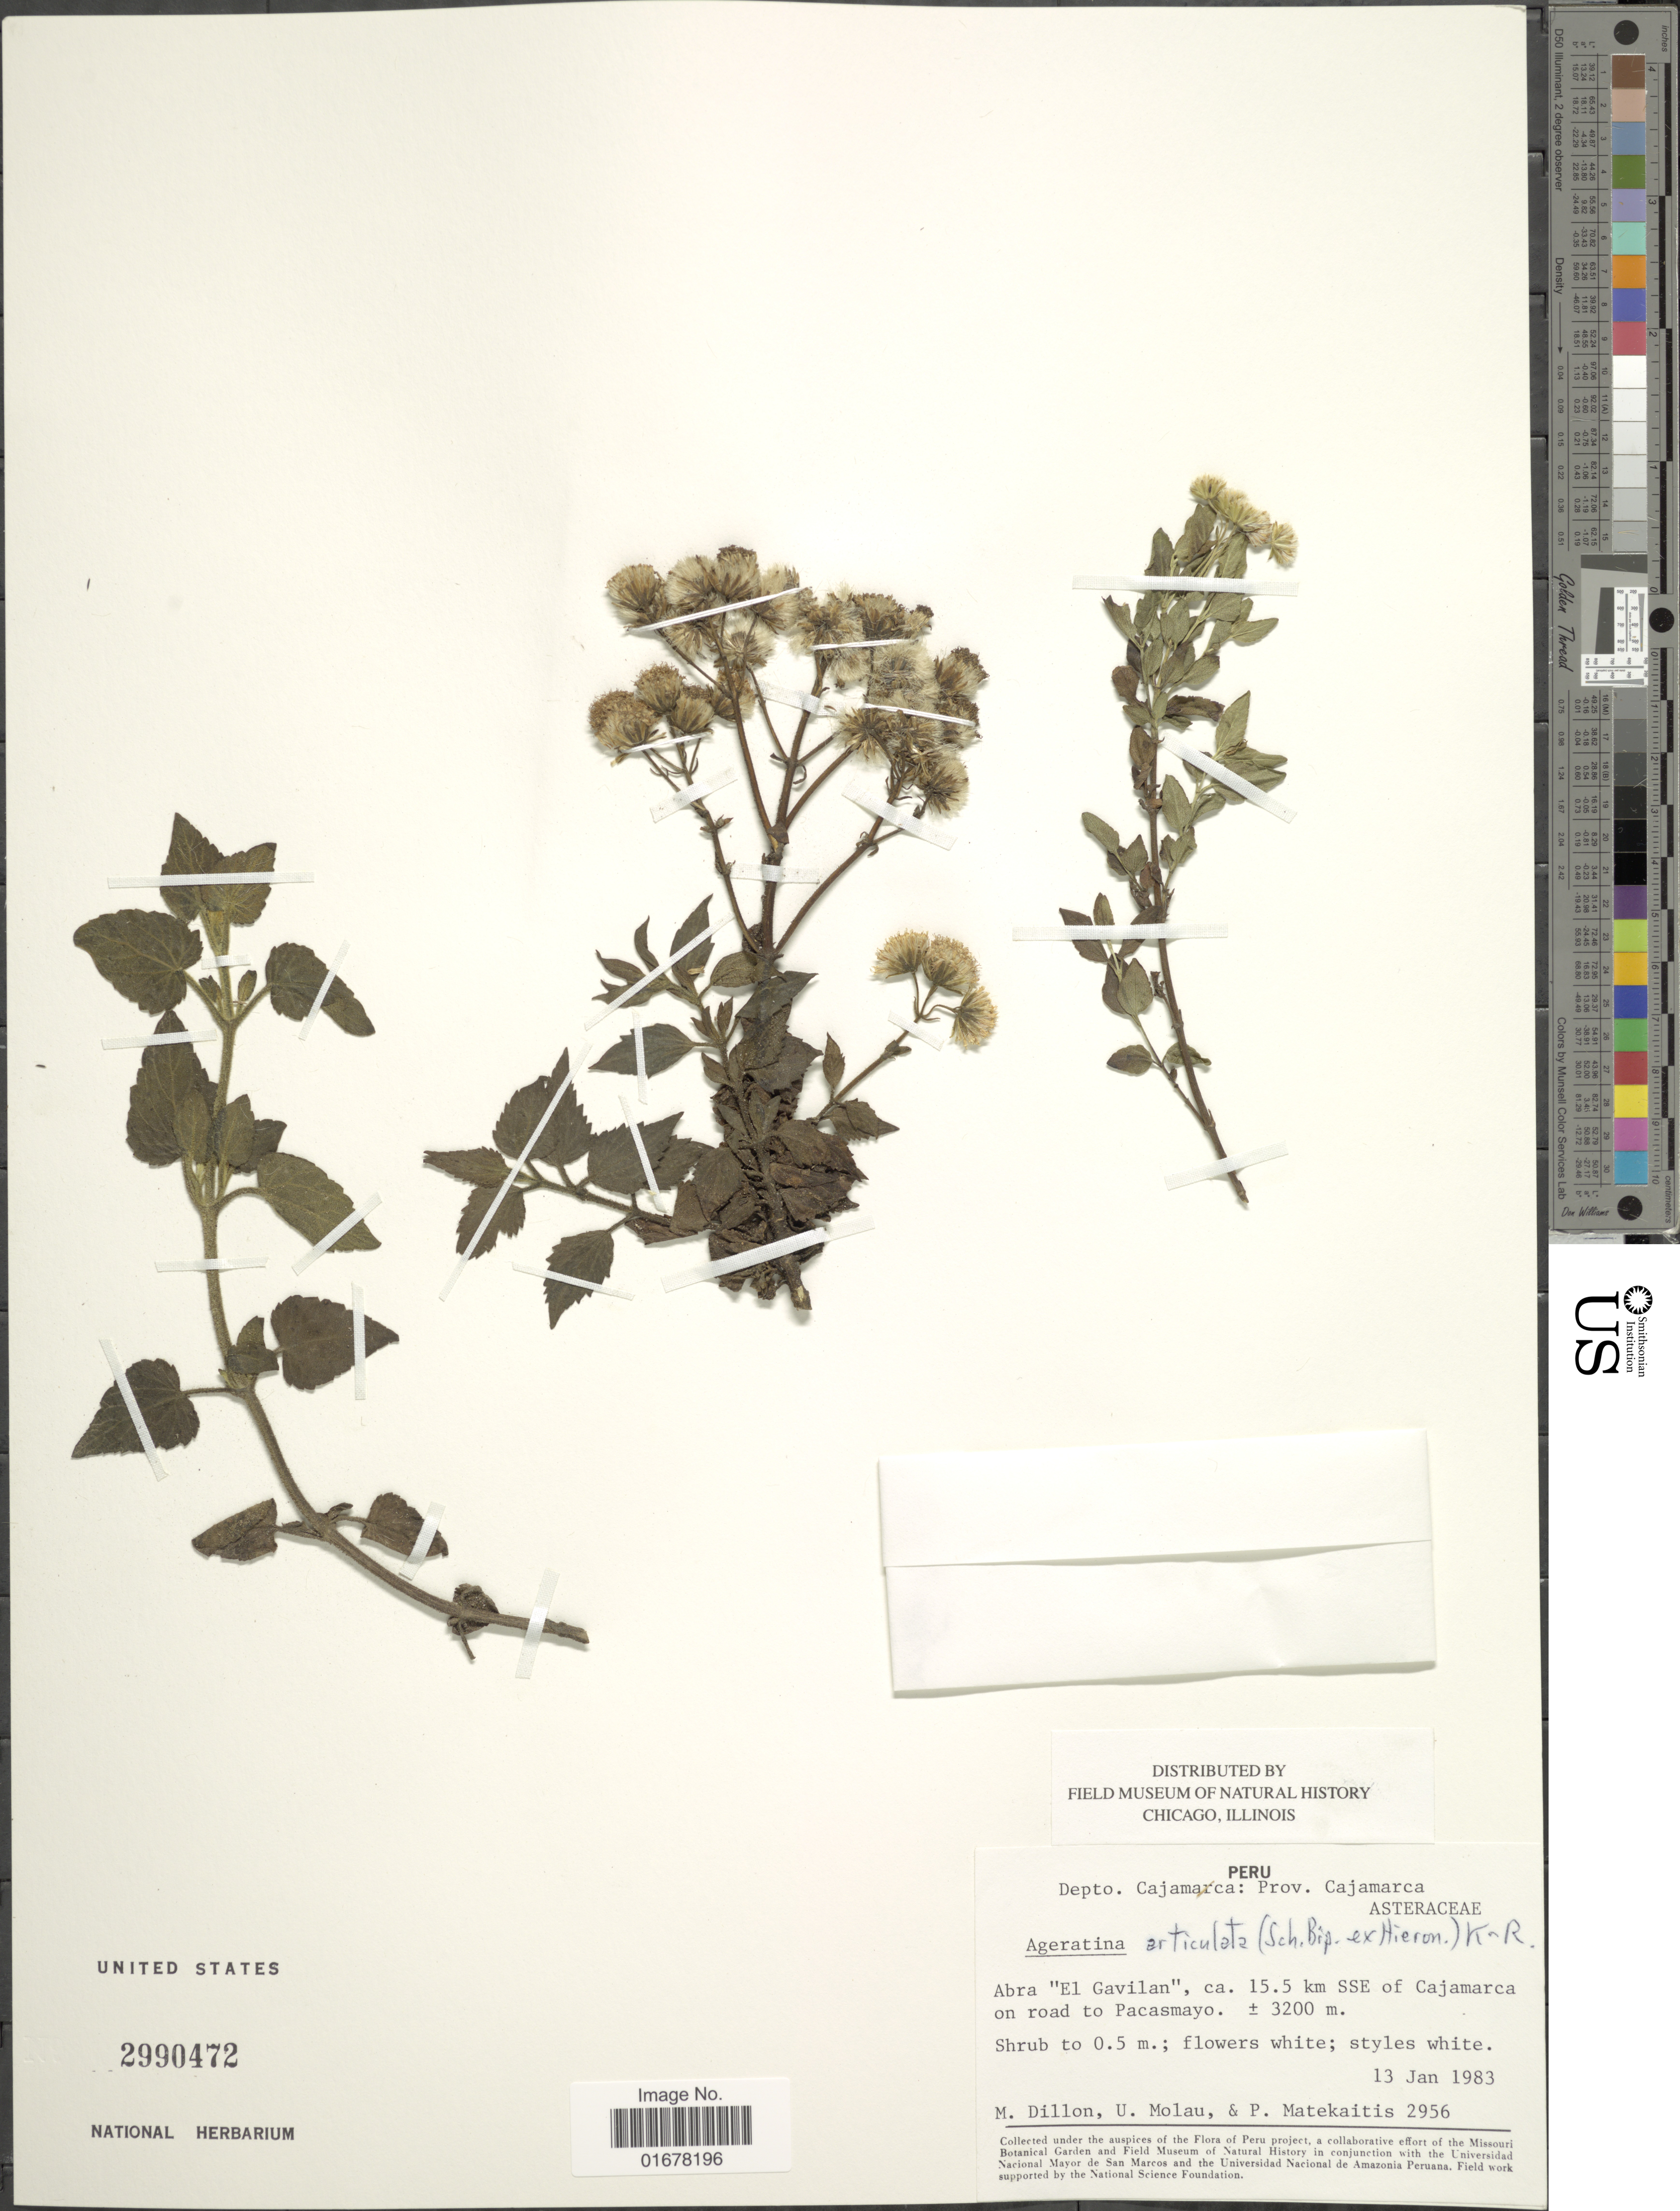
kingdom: Plantae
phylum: Tracheophyta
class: Magnoliopsida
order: Asterales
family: Asteraceae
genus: Ageratina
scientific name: Ageratina articulata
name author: (Sch. Bip. ex Hieron.) R.M. King & H. Rob.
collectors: M. O. Dillon, U. Molau & P. Matekaitis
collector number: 2956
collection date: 1983-01-13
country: Peru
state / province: Cajamarca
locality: Depto. Cajamarca, Prov. Cajamarca, Abra "El Gavilan" , 15.5 km SSE of Cajamarca on road to Pacasmayo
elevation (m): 3200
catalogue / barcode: US 2990472